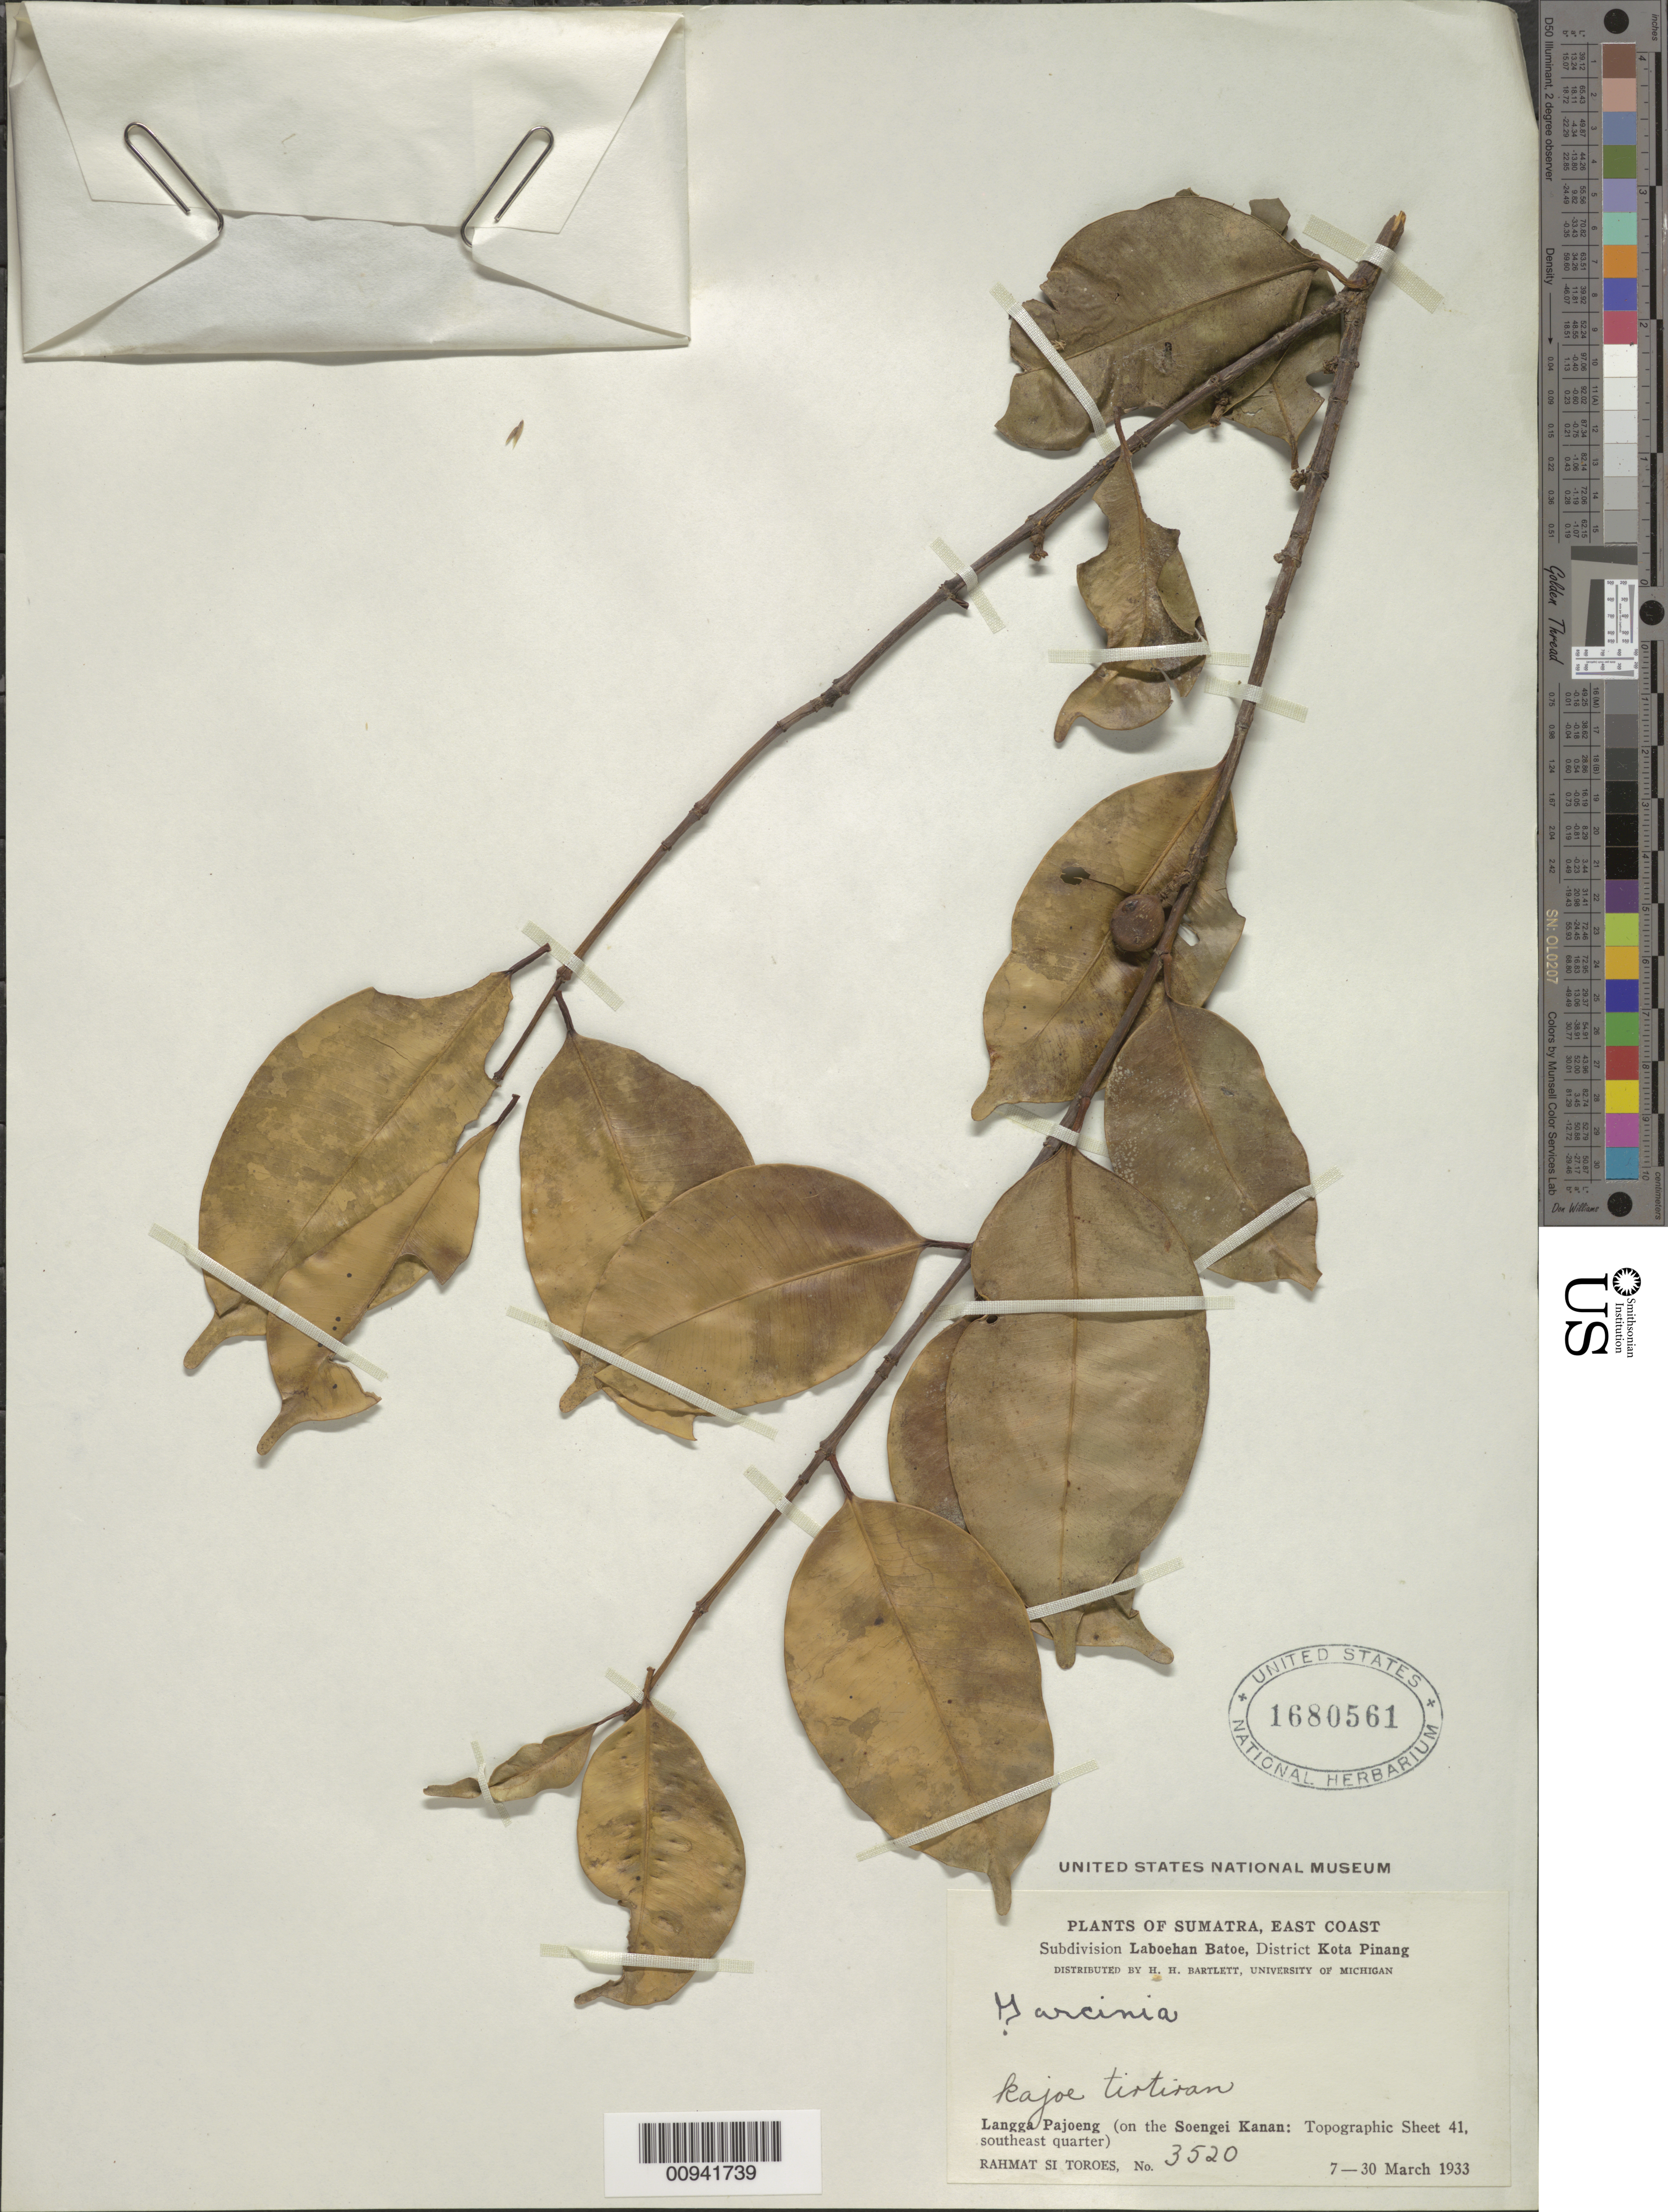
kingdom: Plantae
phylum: Tracheophyta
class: Magnoliopsida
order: Malpighiales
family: Clusiaceae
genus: Garcinia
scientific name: Garcinia sp.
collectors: Rahmat Si Boeea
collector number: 3520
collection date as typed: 07 Mar 1933 to 30 Mar 1933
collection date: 1933-03-07/1933-03-30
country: Indonesia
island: Sumatra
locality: Subdivision Laboehan Batoe, District Kota Pinang; Langga Pajoeng (on the Soengei Kanan: Topographic sheet 41, southeast quarter)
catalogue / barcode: US 1680561